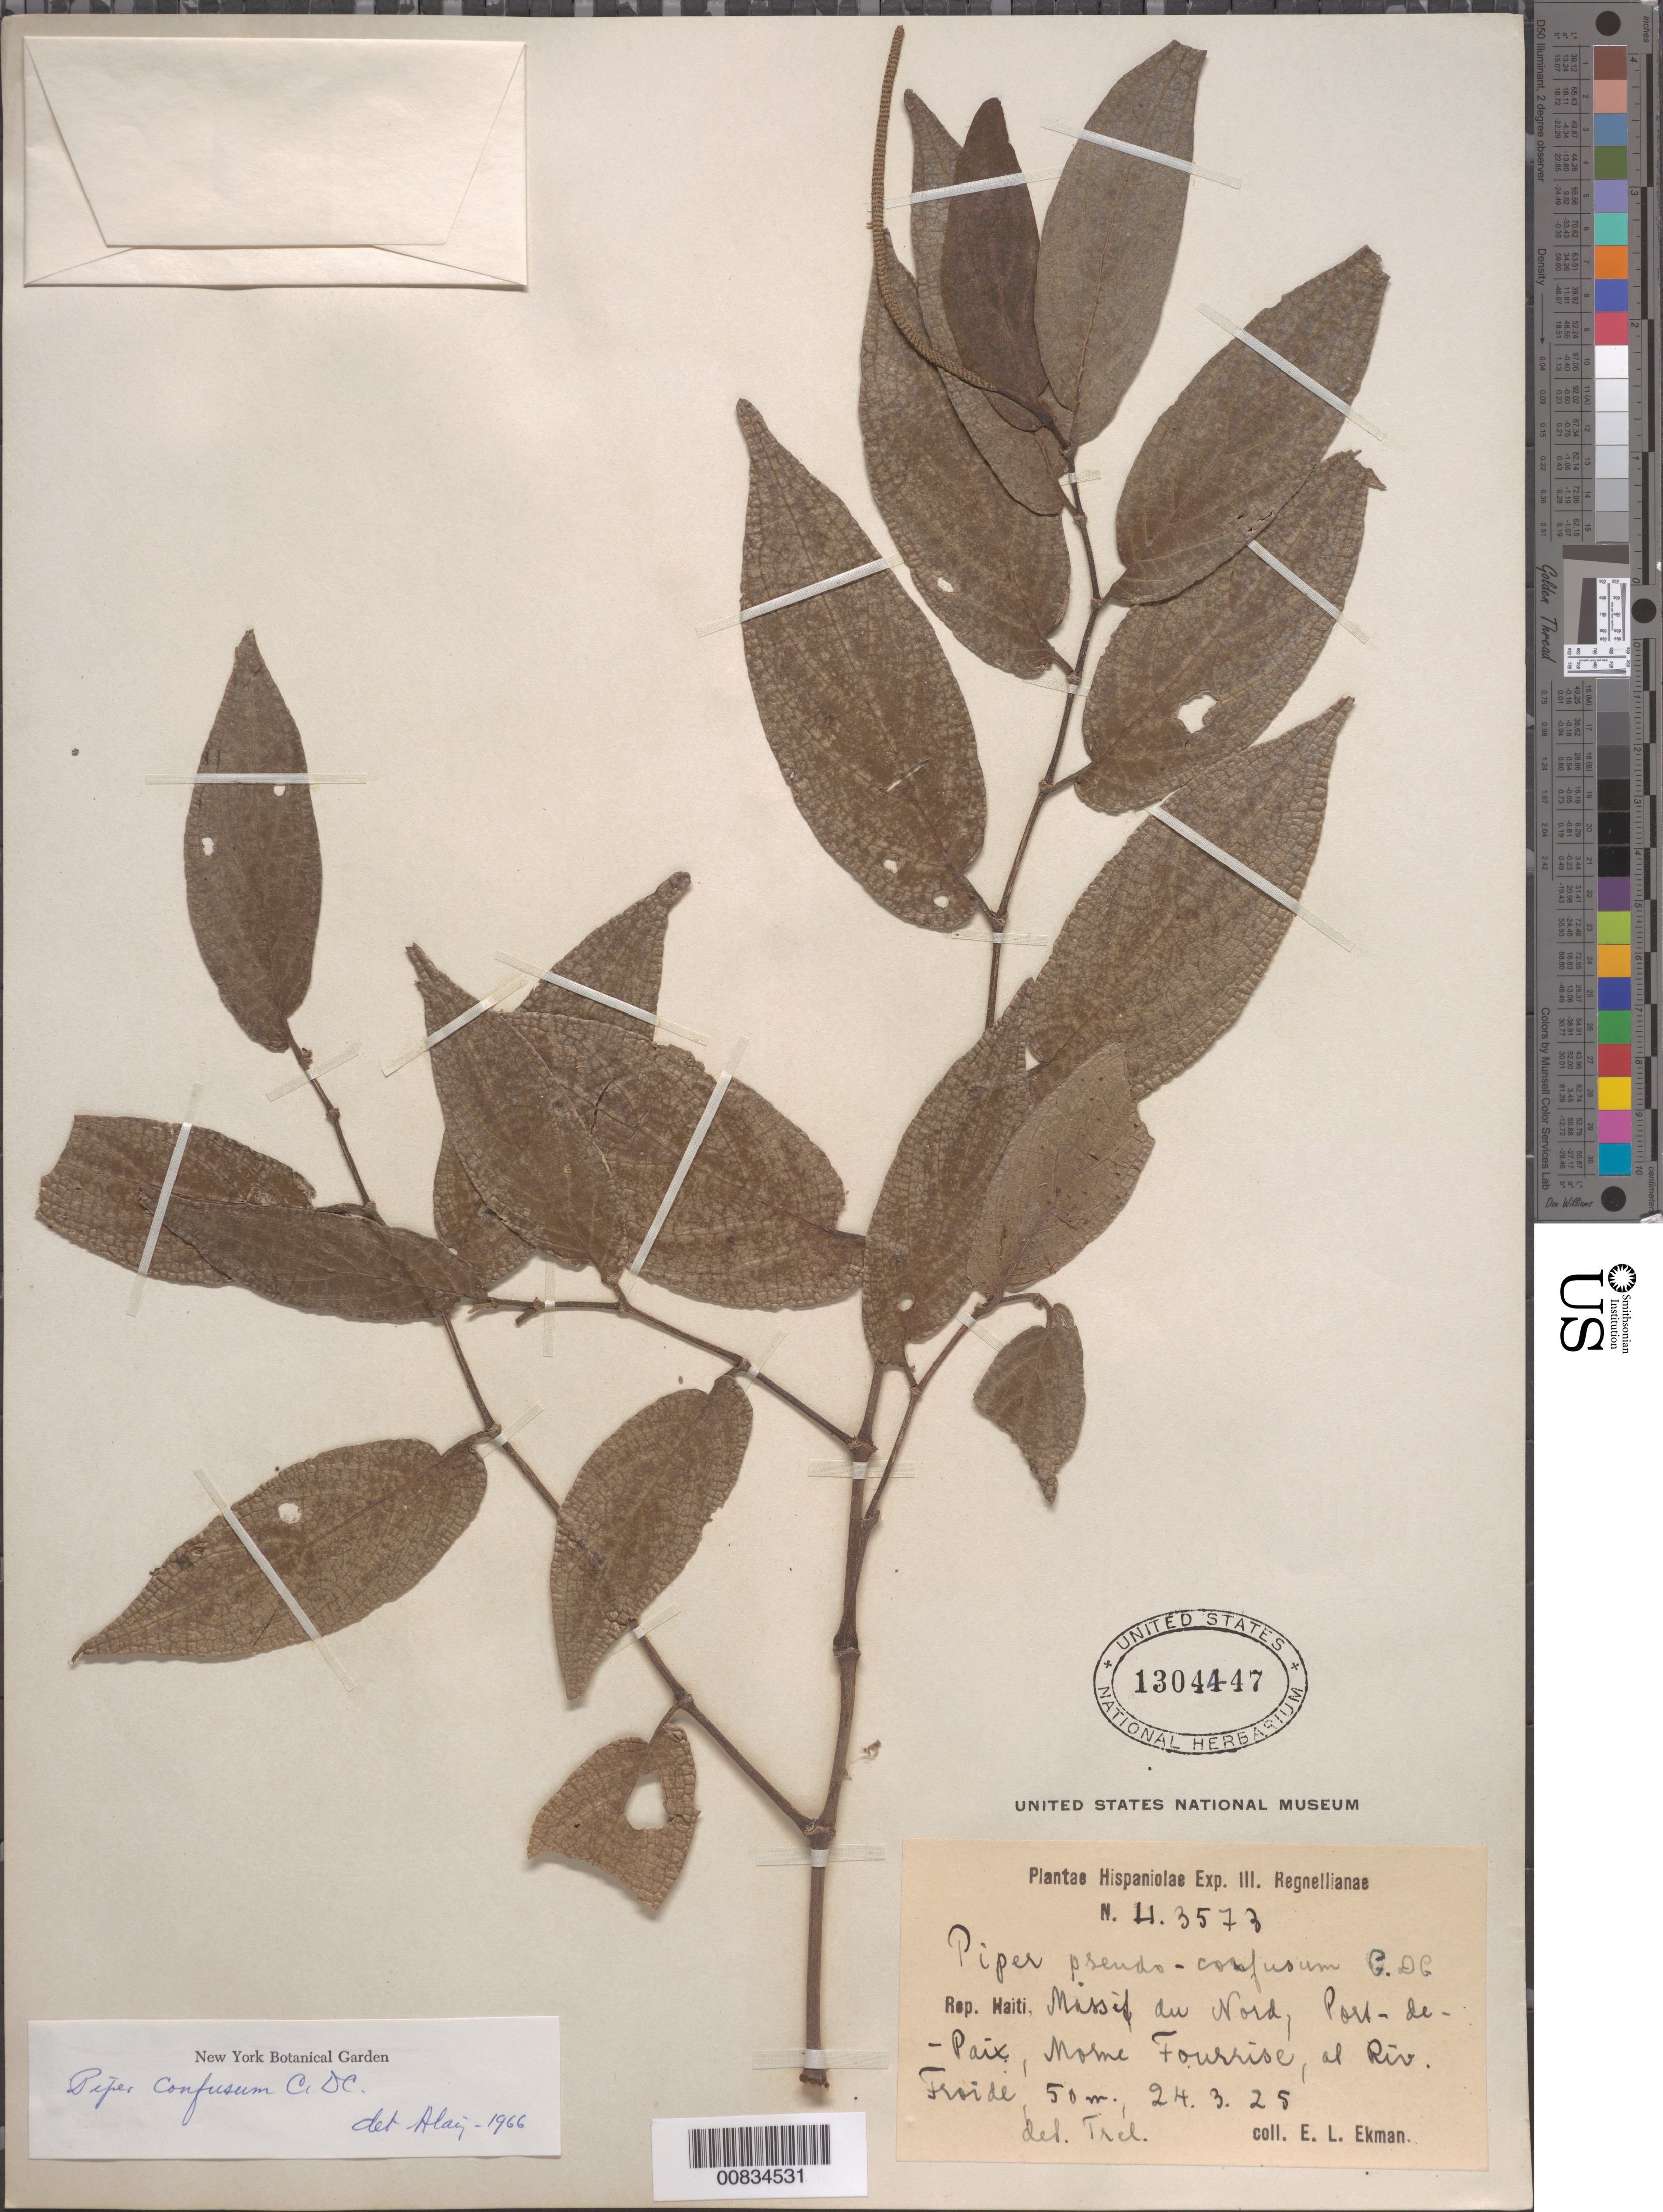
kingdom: Plantae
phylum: Tracheophyta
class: Magnoliopsida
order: Piperales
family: Piperaceae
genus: Piper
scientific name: Piper confusum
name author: C. DC.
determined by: Liogier, Alain H.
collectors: E. L. Ekman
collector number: H 3573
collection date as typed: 24 Mar 1925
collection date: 1925-03-24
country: Haiti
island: Hispaniola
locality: Massif du Nord, Port-de-Paix, Mourne Fourrise, at Riv. Froide.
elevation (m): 50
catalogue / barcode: US 1304447